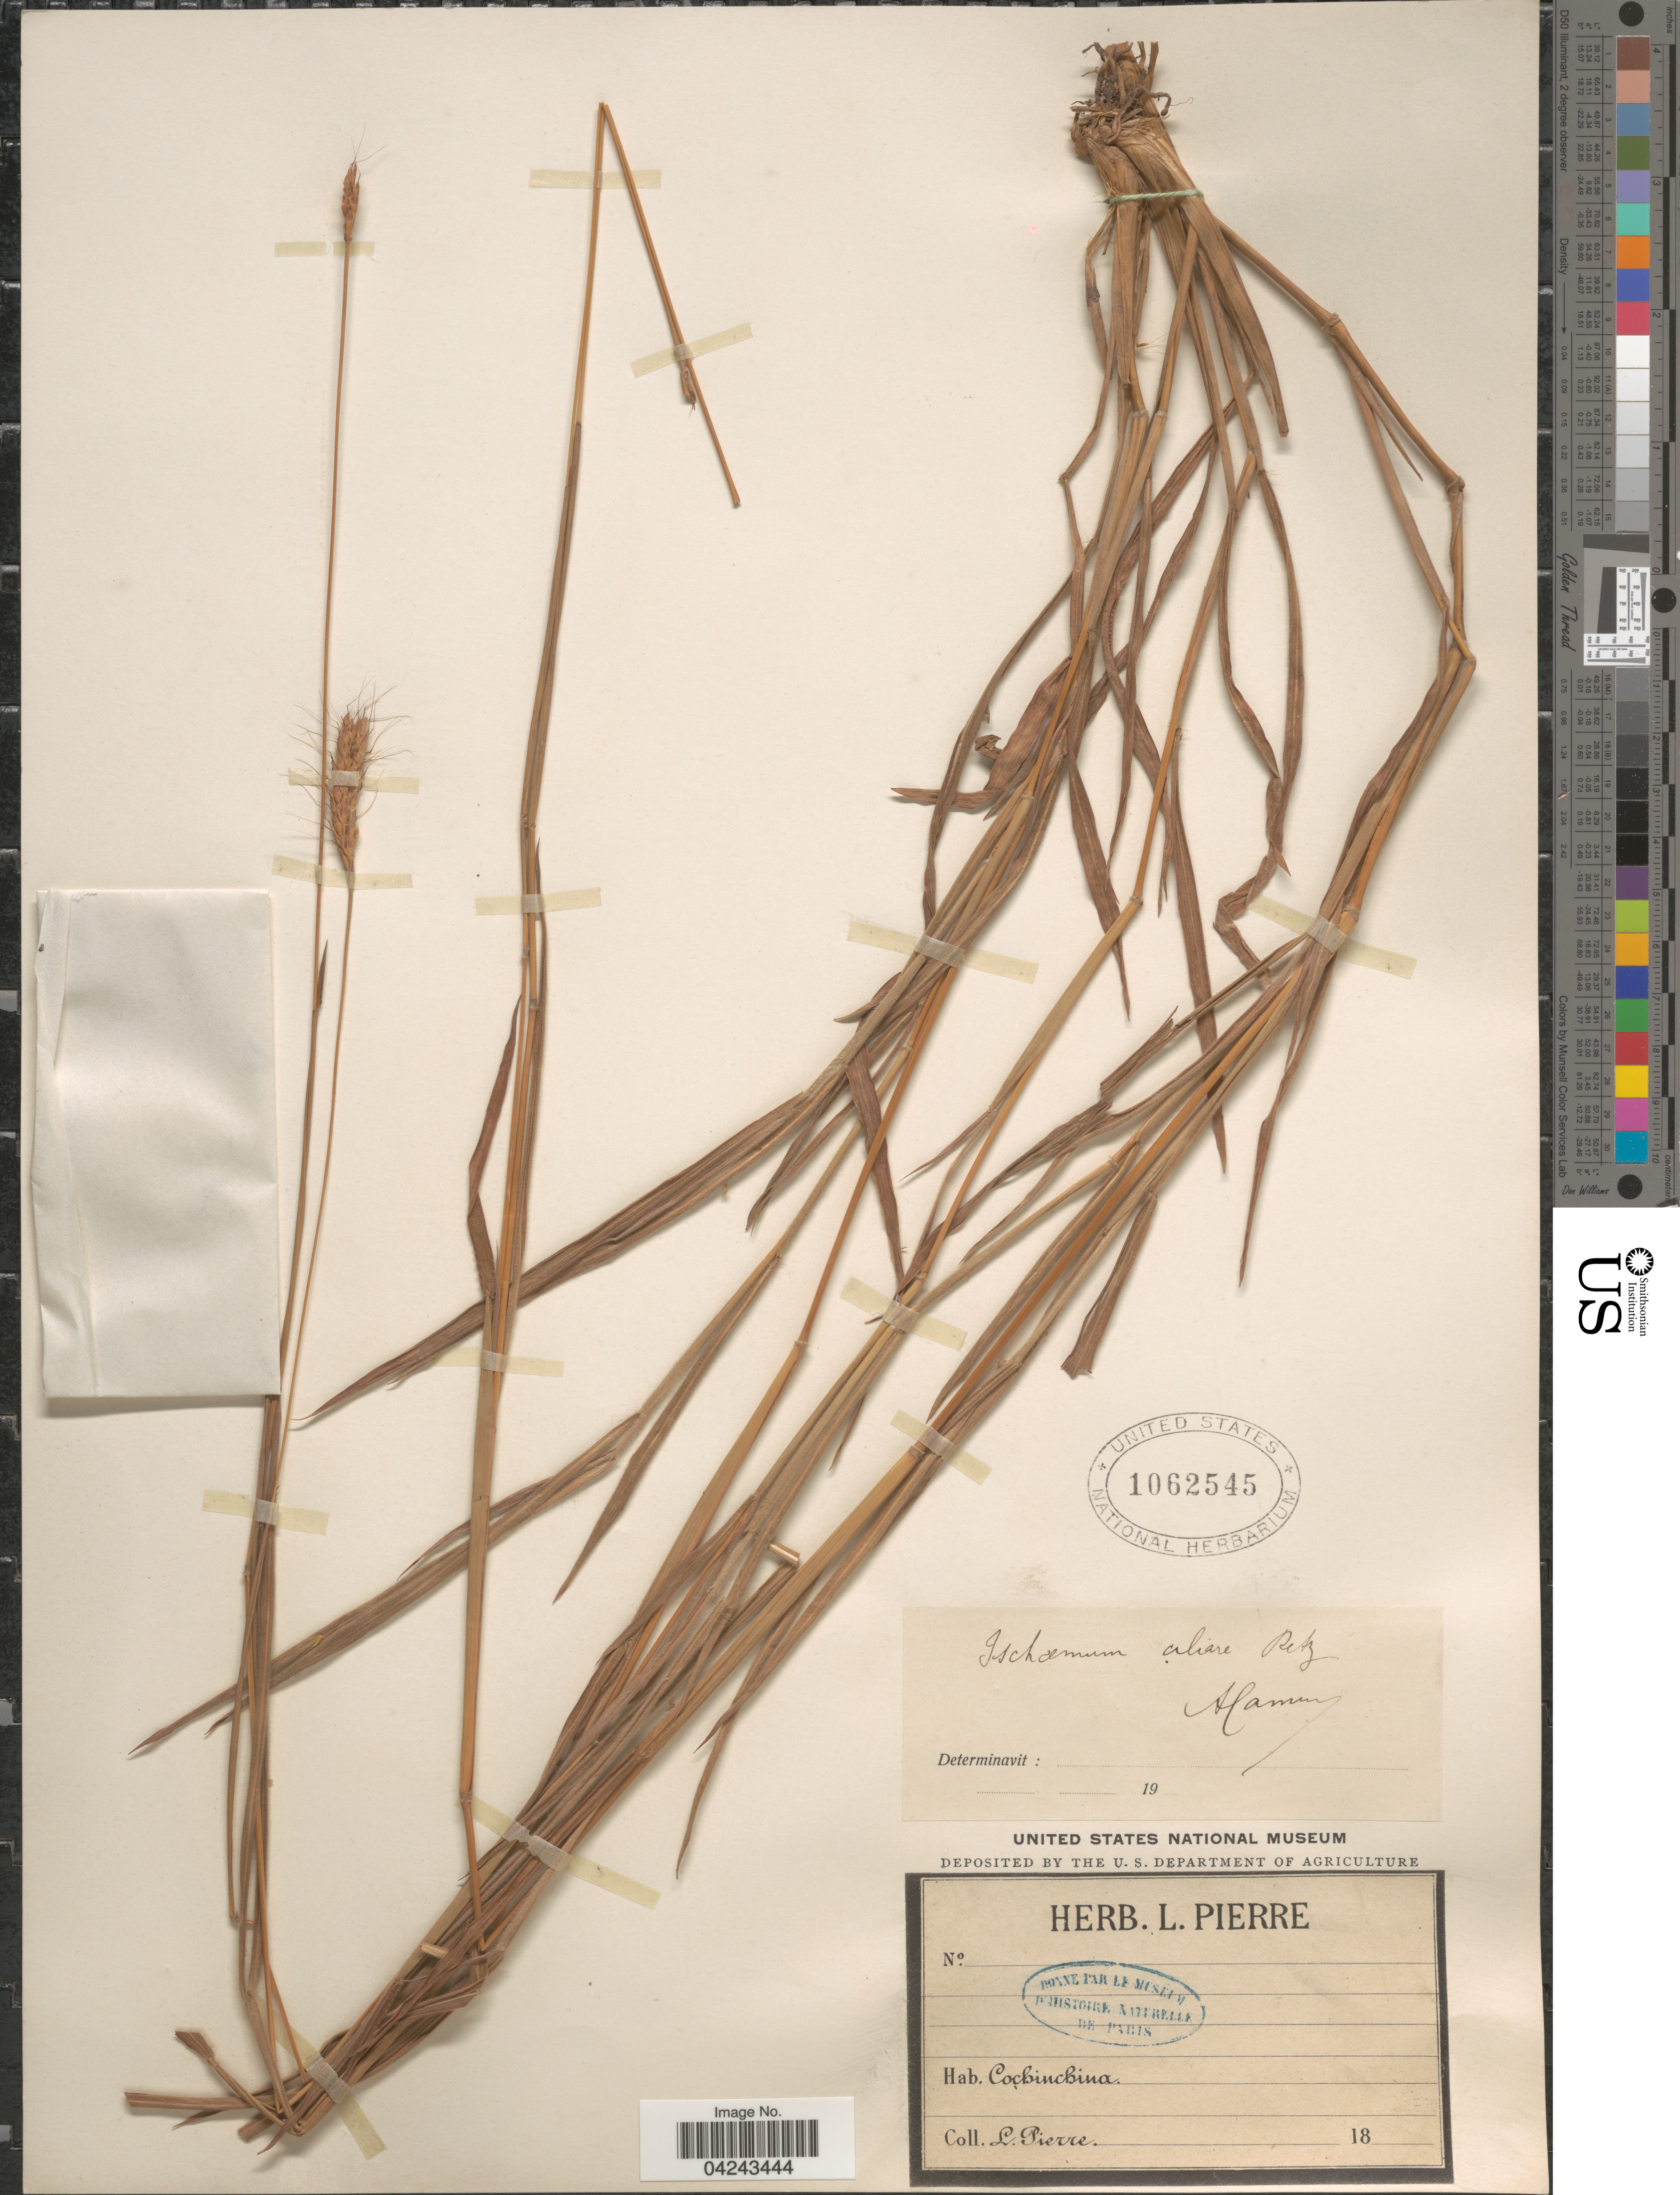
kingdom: Plantae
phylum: Tracheophyta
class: Liliopsida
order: Poales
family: Poaceae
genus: Ischaemum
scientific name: Ischaemum ciliare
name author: Retz.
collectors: L. Pierre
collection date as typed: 18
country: Vietnam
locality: Cochinchina.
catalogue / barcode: US 1062545